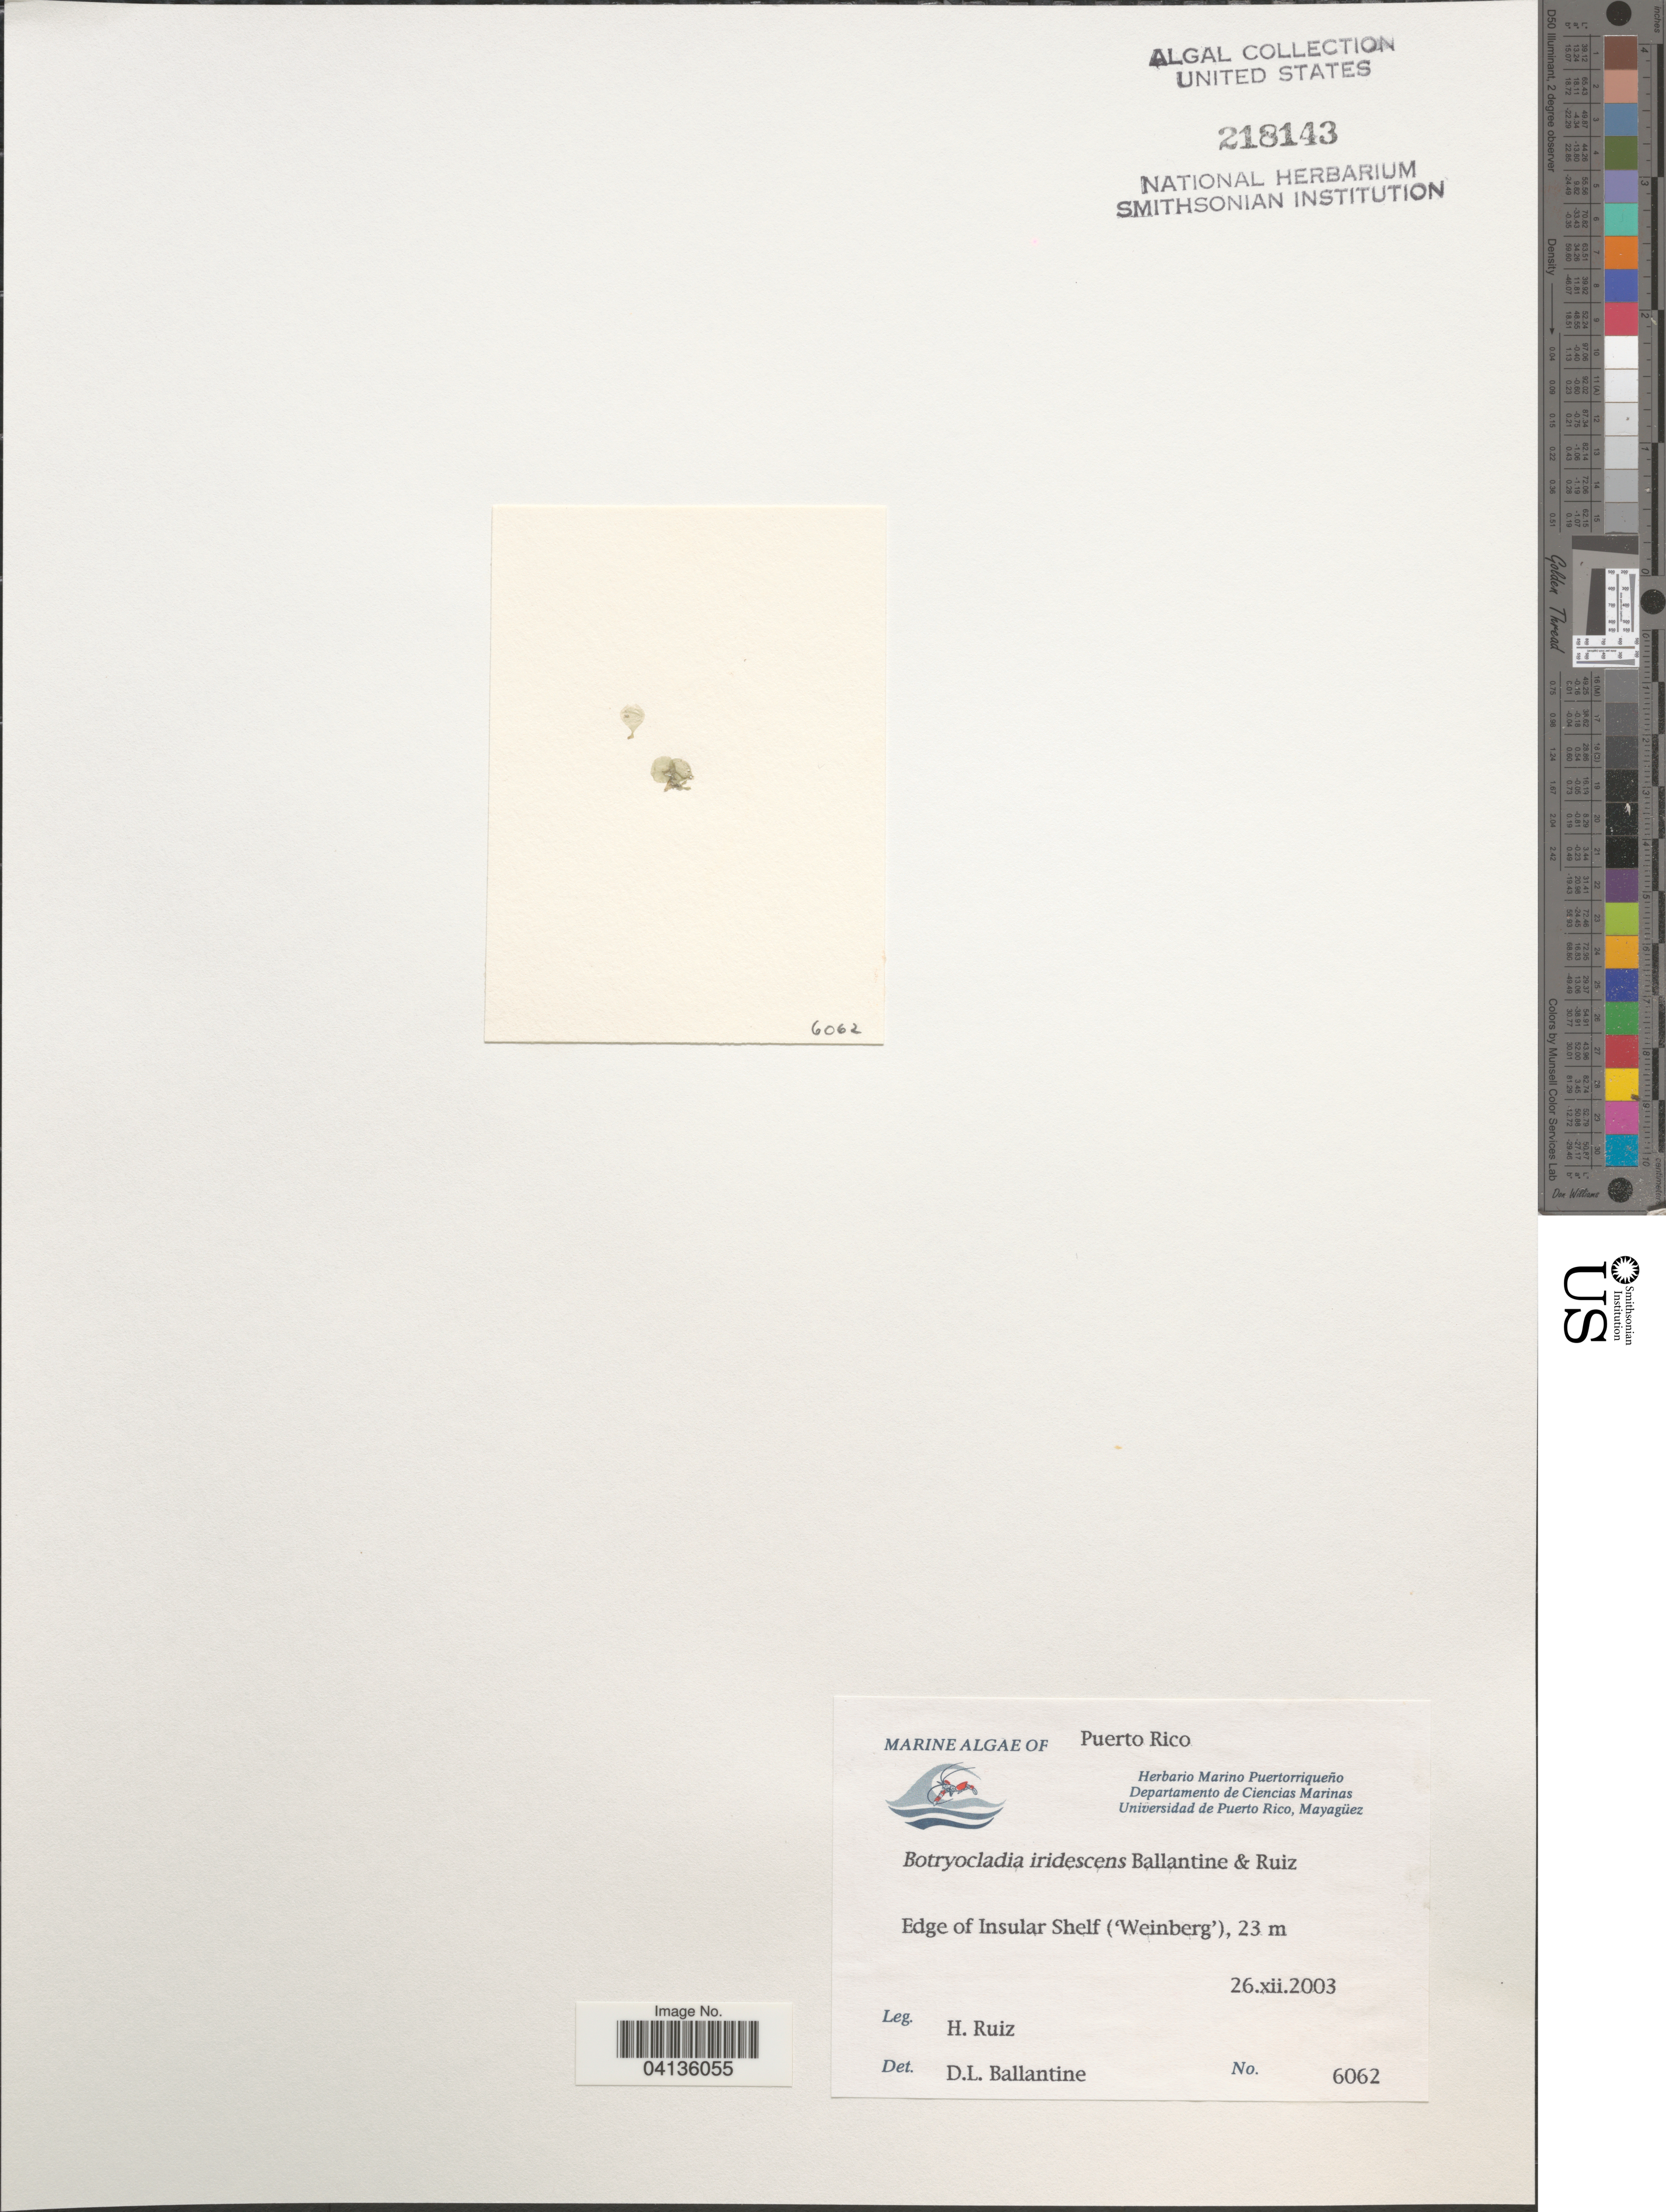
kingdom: Plantae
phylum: Rhodophyta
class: Florideophyceae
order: Rhodymeniales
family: Rhodymeniaceae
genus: Botryocladia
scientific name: Botryocladia iridescens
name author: D.L. Ballant. & H.Ruiz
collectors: H. Ruiz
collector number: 6062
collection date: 2003-12-26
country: Puerto Rico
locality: Edge of Insular Shelf ('Weinberg').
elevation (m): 23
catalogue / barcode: US 218143